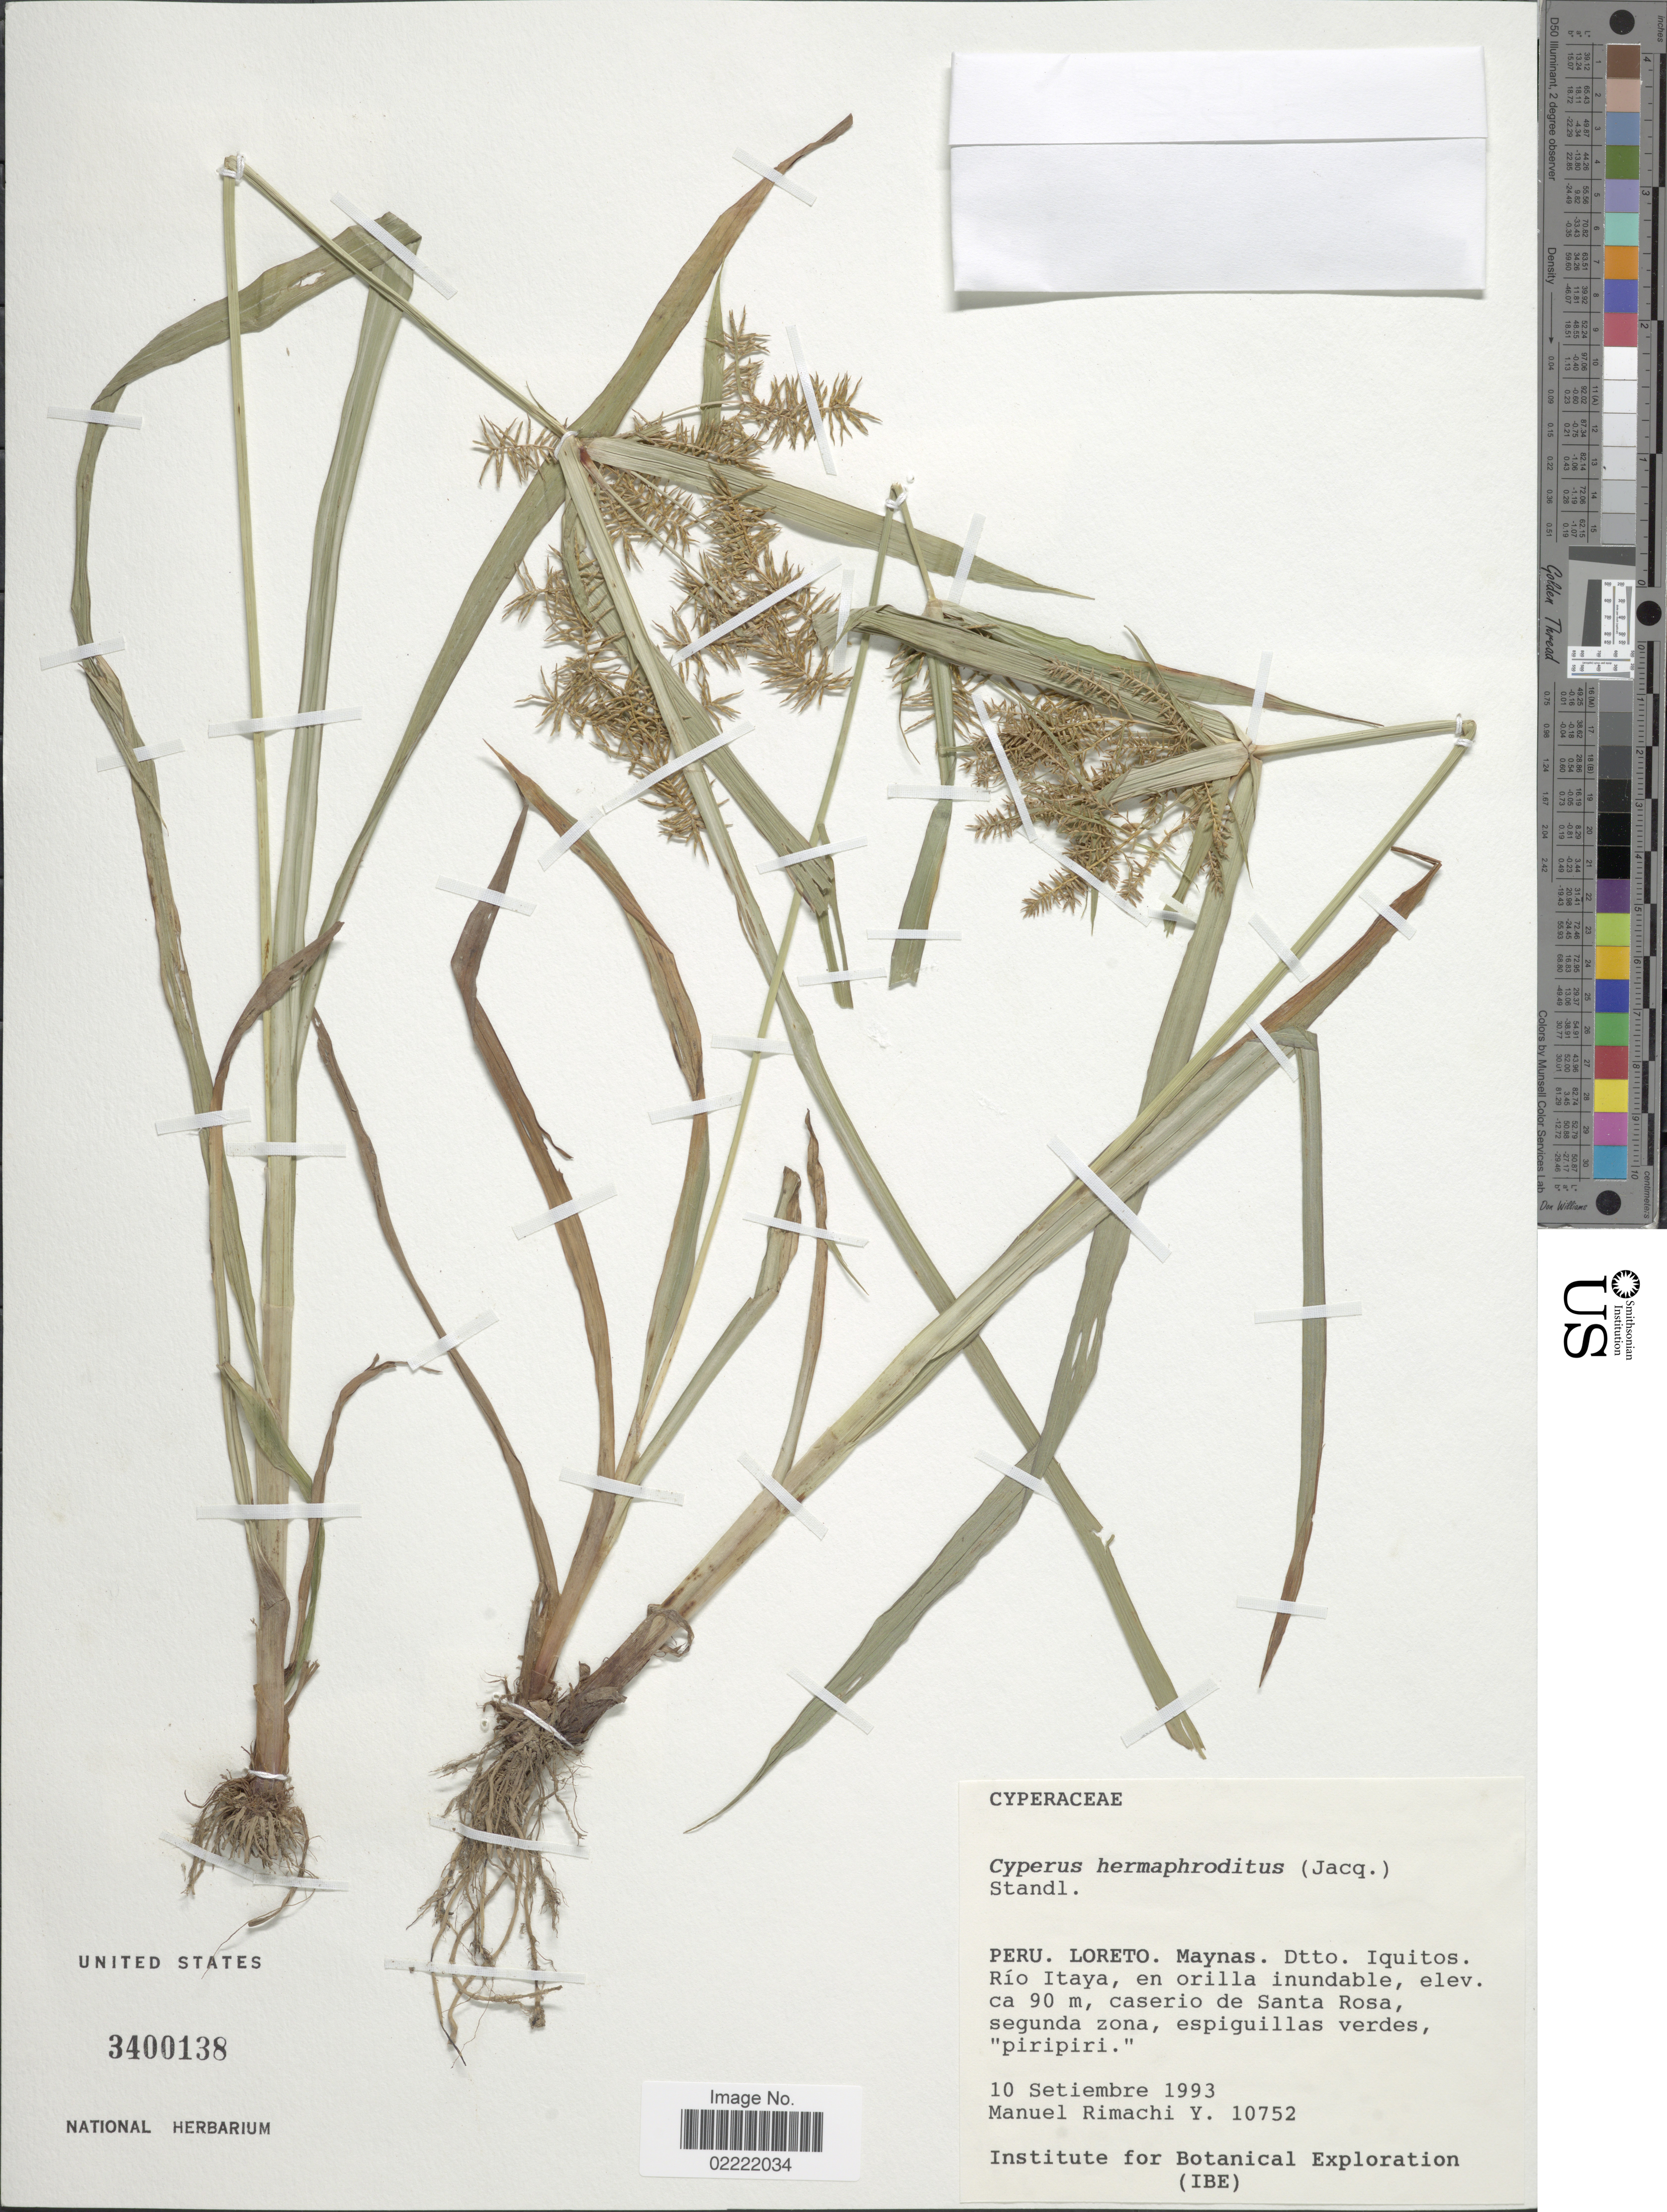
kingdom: Plantae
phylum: Tracheophyta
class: Liliopsida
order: Poales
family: Cyperaceae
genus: Cyperus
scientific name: Cyperus hermaphroditus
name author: (Jacq.) Standl.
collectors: M. Rimachi Y.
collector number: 10752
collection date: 1993-09-10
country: Peru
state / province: Loreto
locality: Maynas, Dtto. Iquitos, Rio Itaya, en orilla inundable, ca. 90 m, caserio de Santa Rosa, segunda zona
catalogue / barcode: US 3400138